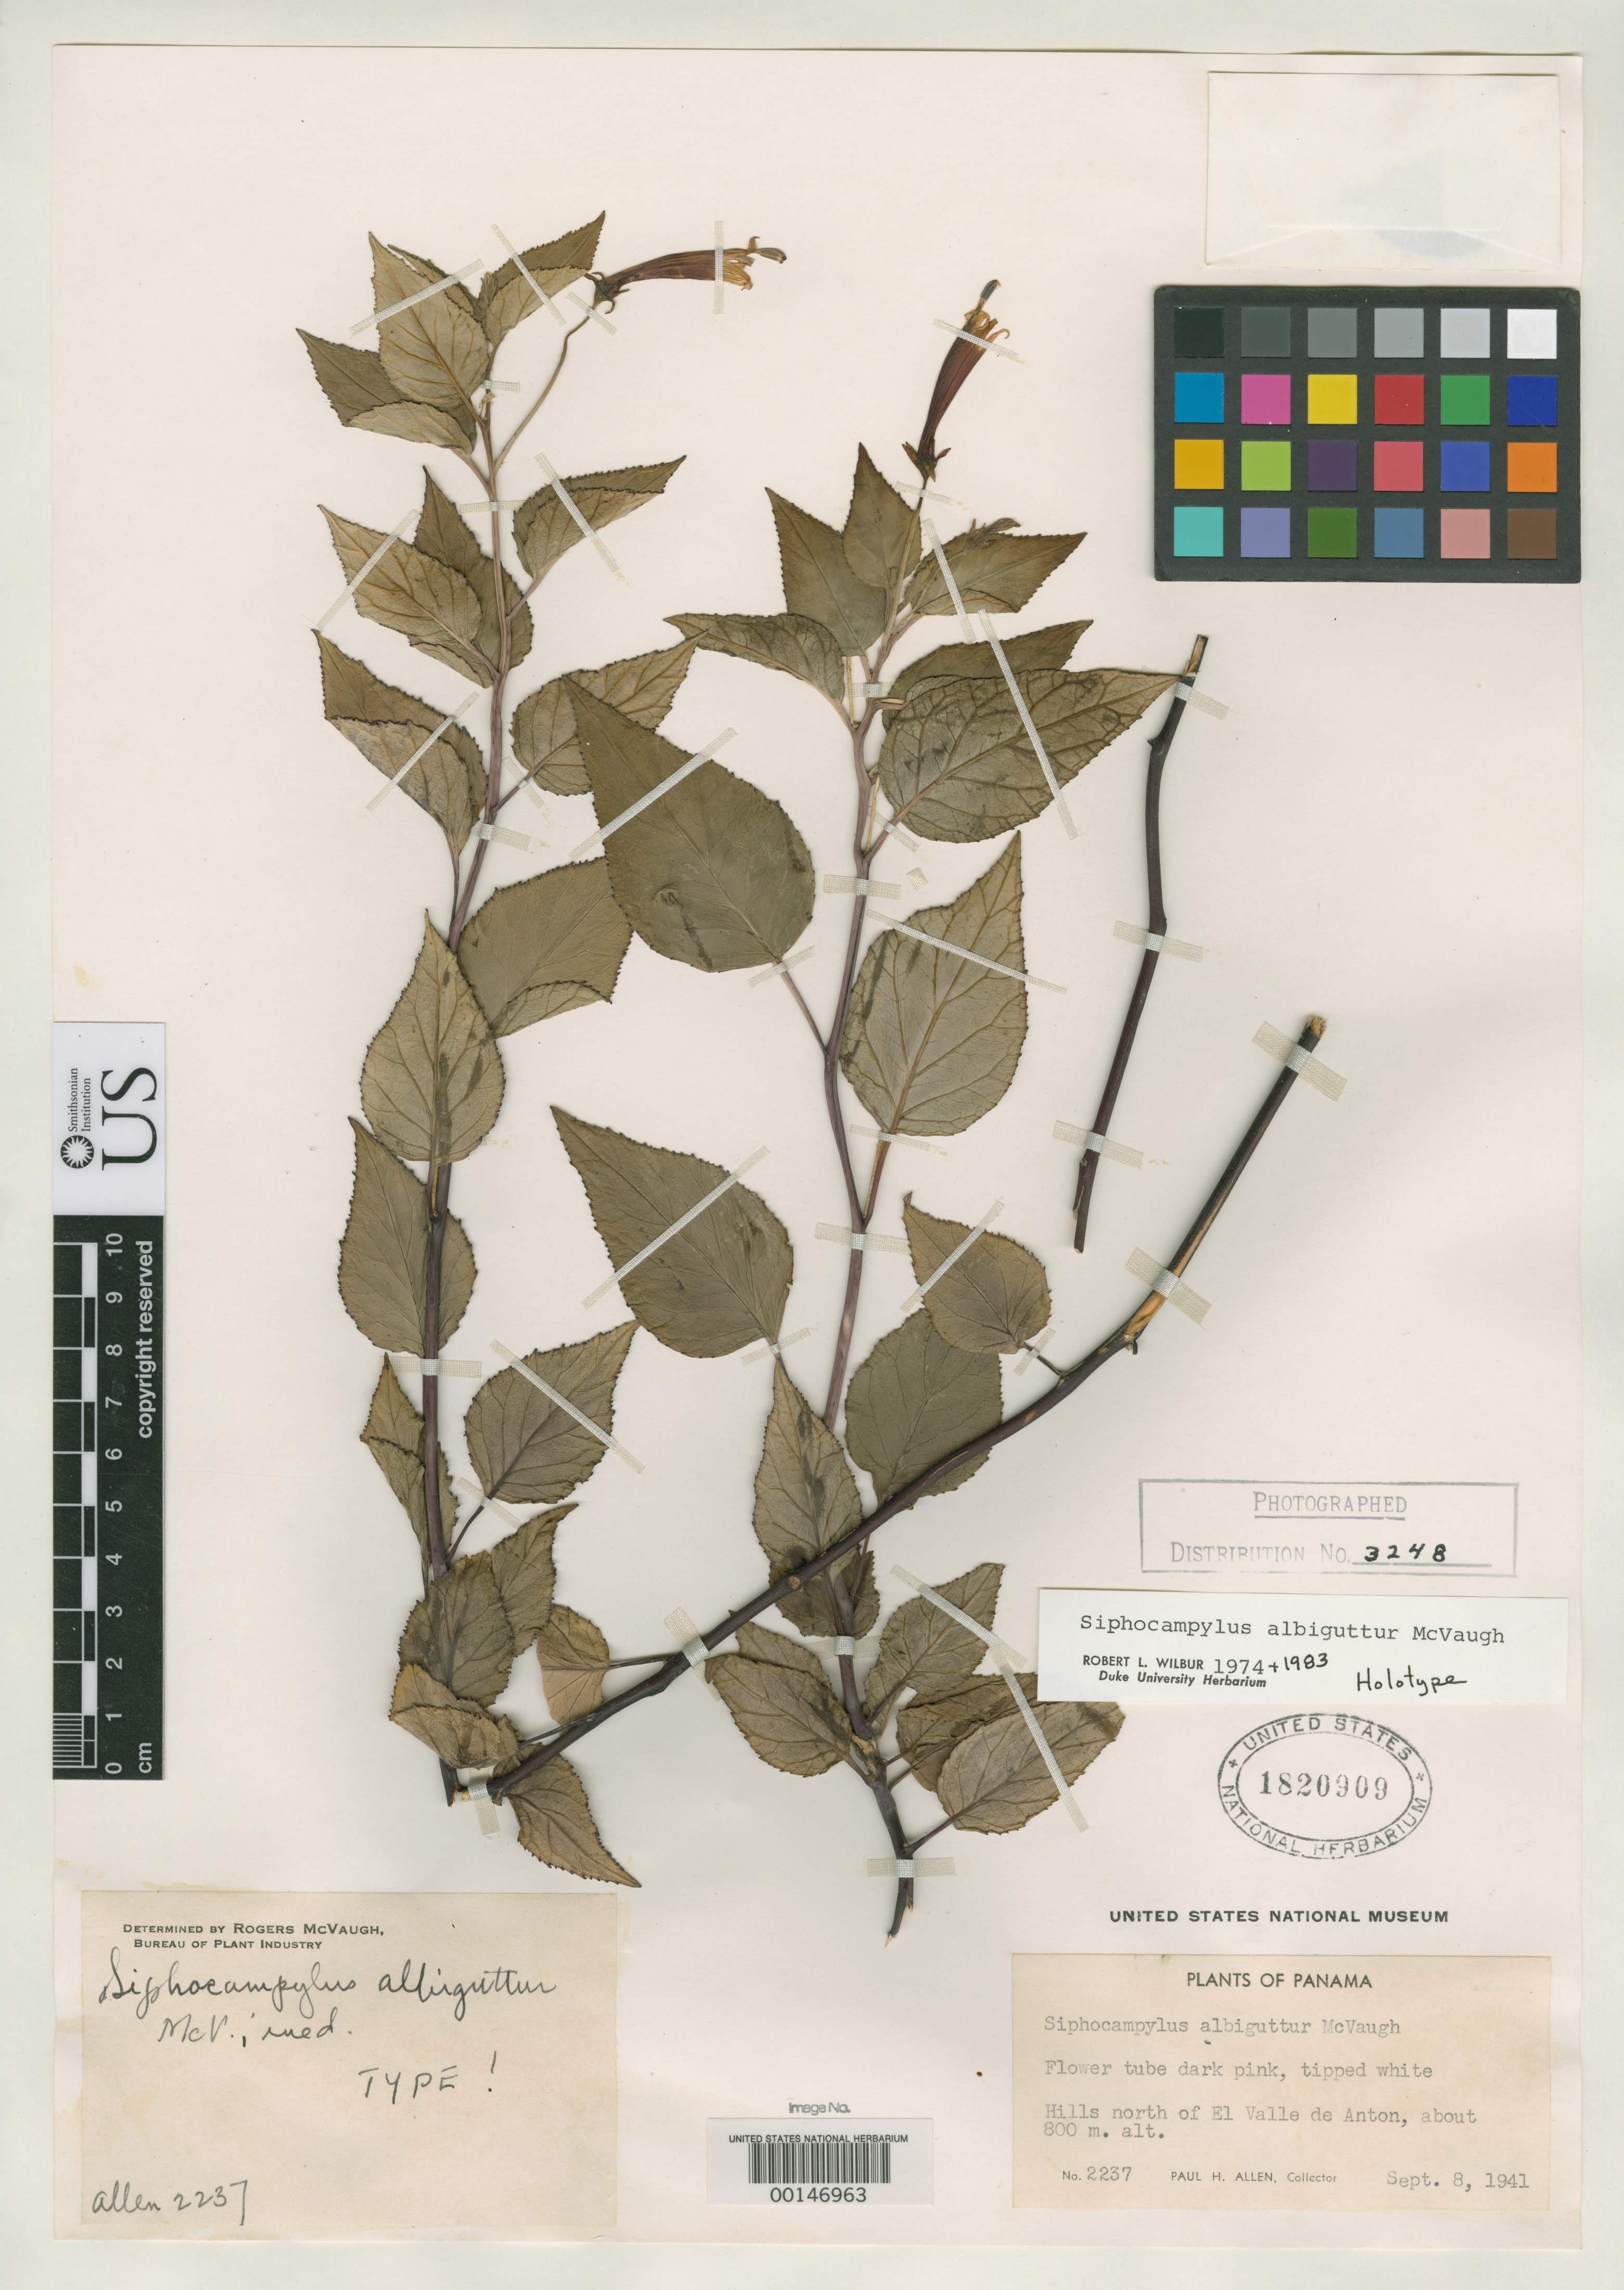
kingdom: Plantae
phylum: Tracheophyta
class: Magnoliopsida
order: Asterales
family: Campanulaceae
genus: Siphocampylus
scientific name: Siphocampylus albiguttur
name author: McVaugh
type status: Holotype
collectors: P. H. Allen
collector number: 2237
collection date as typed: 08 Sep 1941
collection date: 1941-09-08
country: Panama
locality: Hills N of El Valle De Anton.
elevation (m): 900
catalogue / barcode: US 1820909